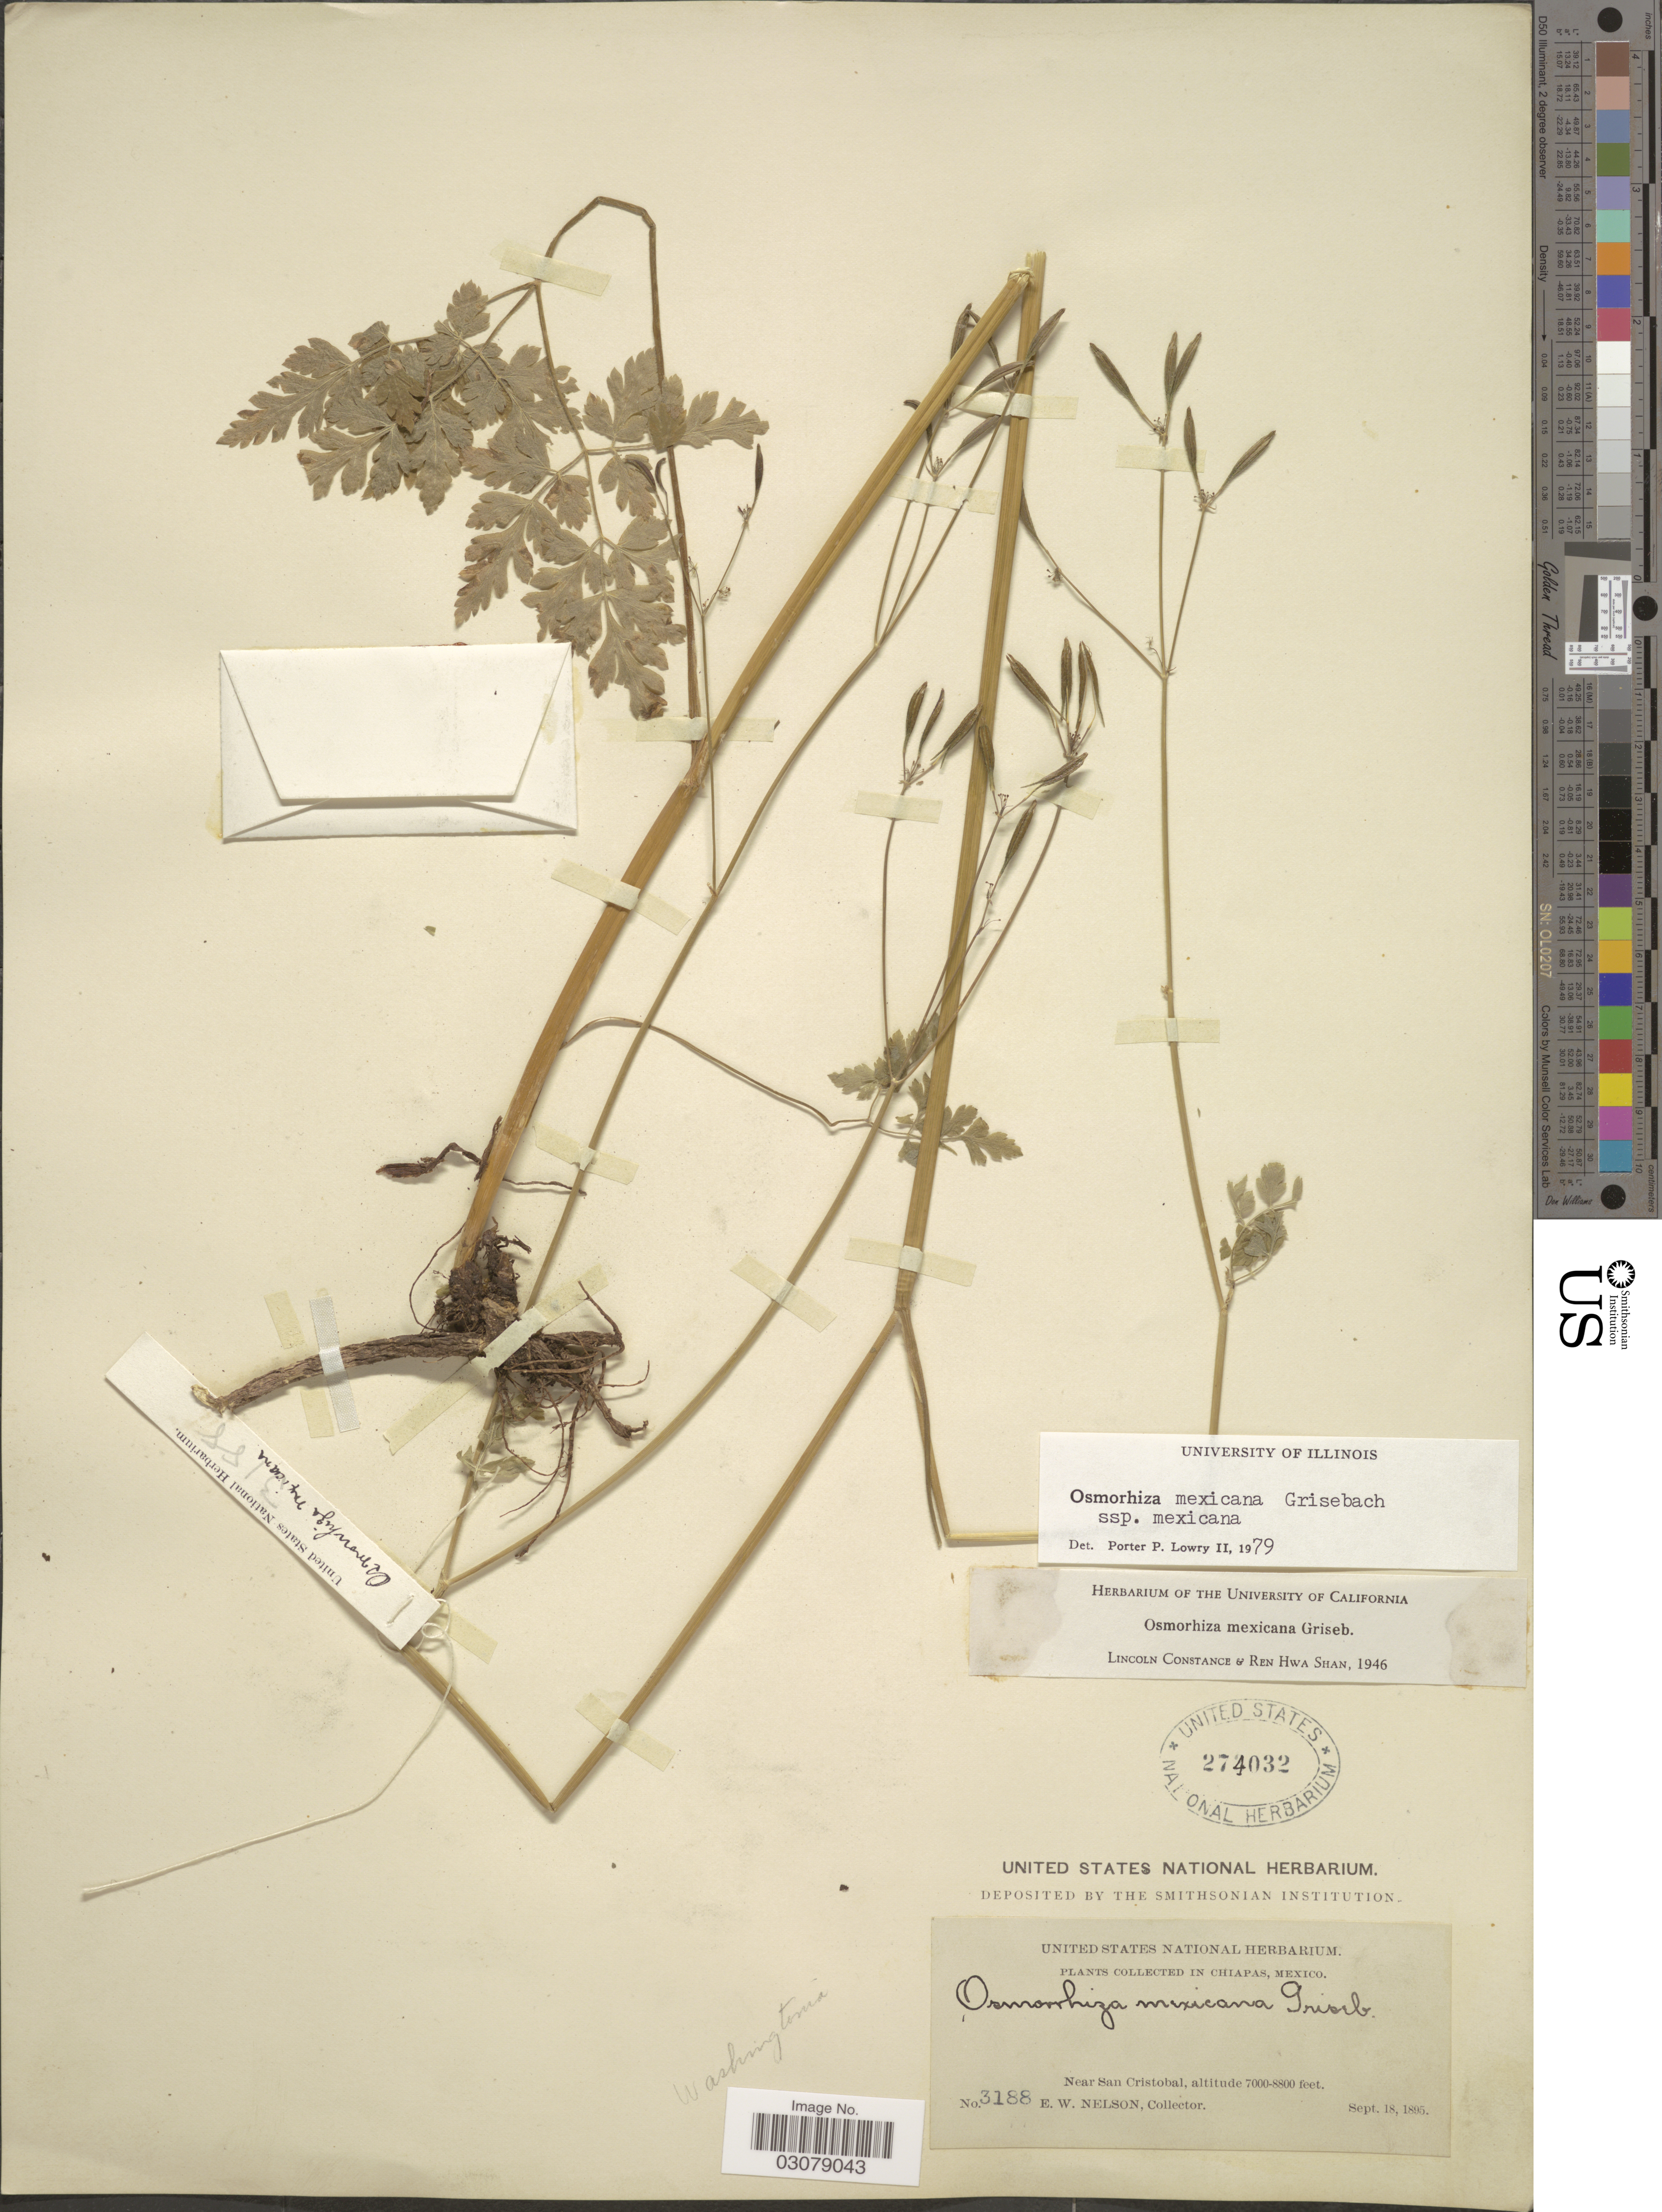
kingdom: Plantae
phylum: Tracheophyta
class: Magnoliopsida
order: Apiales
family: Apiaceae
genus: Osmorhiza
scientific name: Osmorhiza mexicana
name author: Griseb.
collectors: E. W. Nelson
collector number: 3188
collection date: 1895-09-18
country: Mexico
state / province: Chiapas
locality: Near San Cristobal.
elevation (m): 2134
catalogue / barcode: US 274032